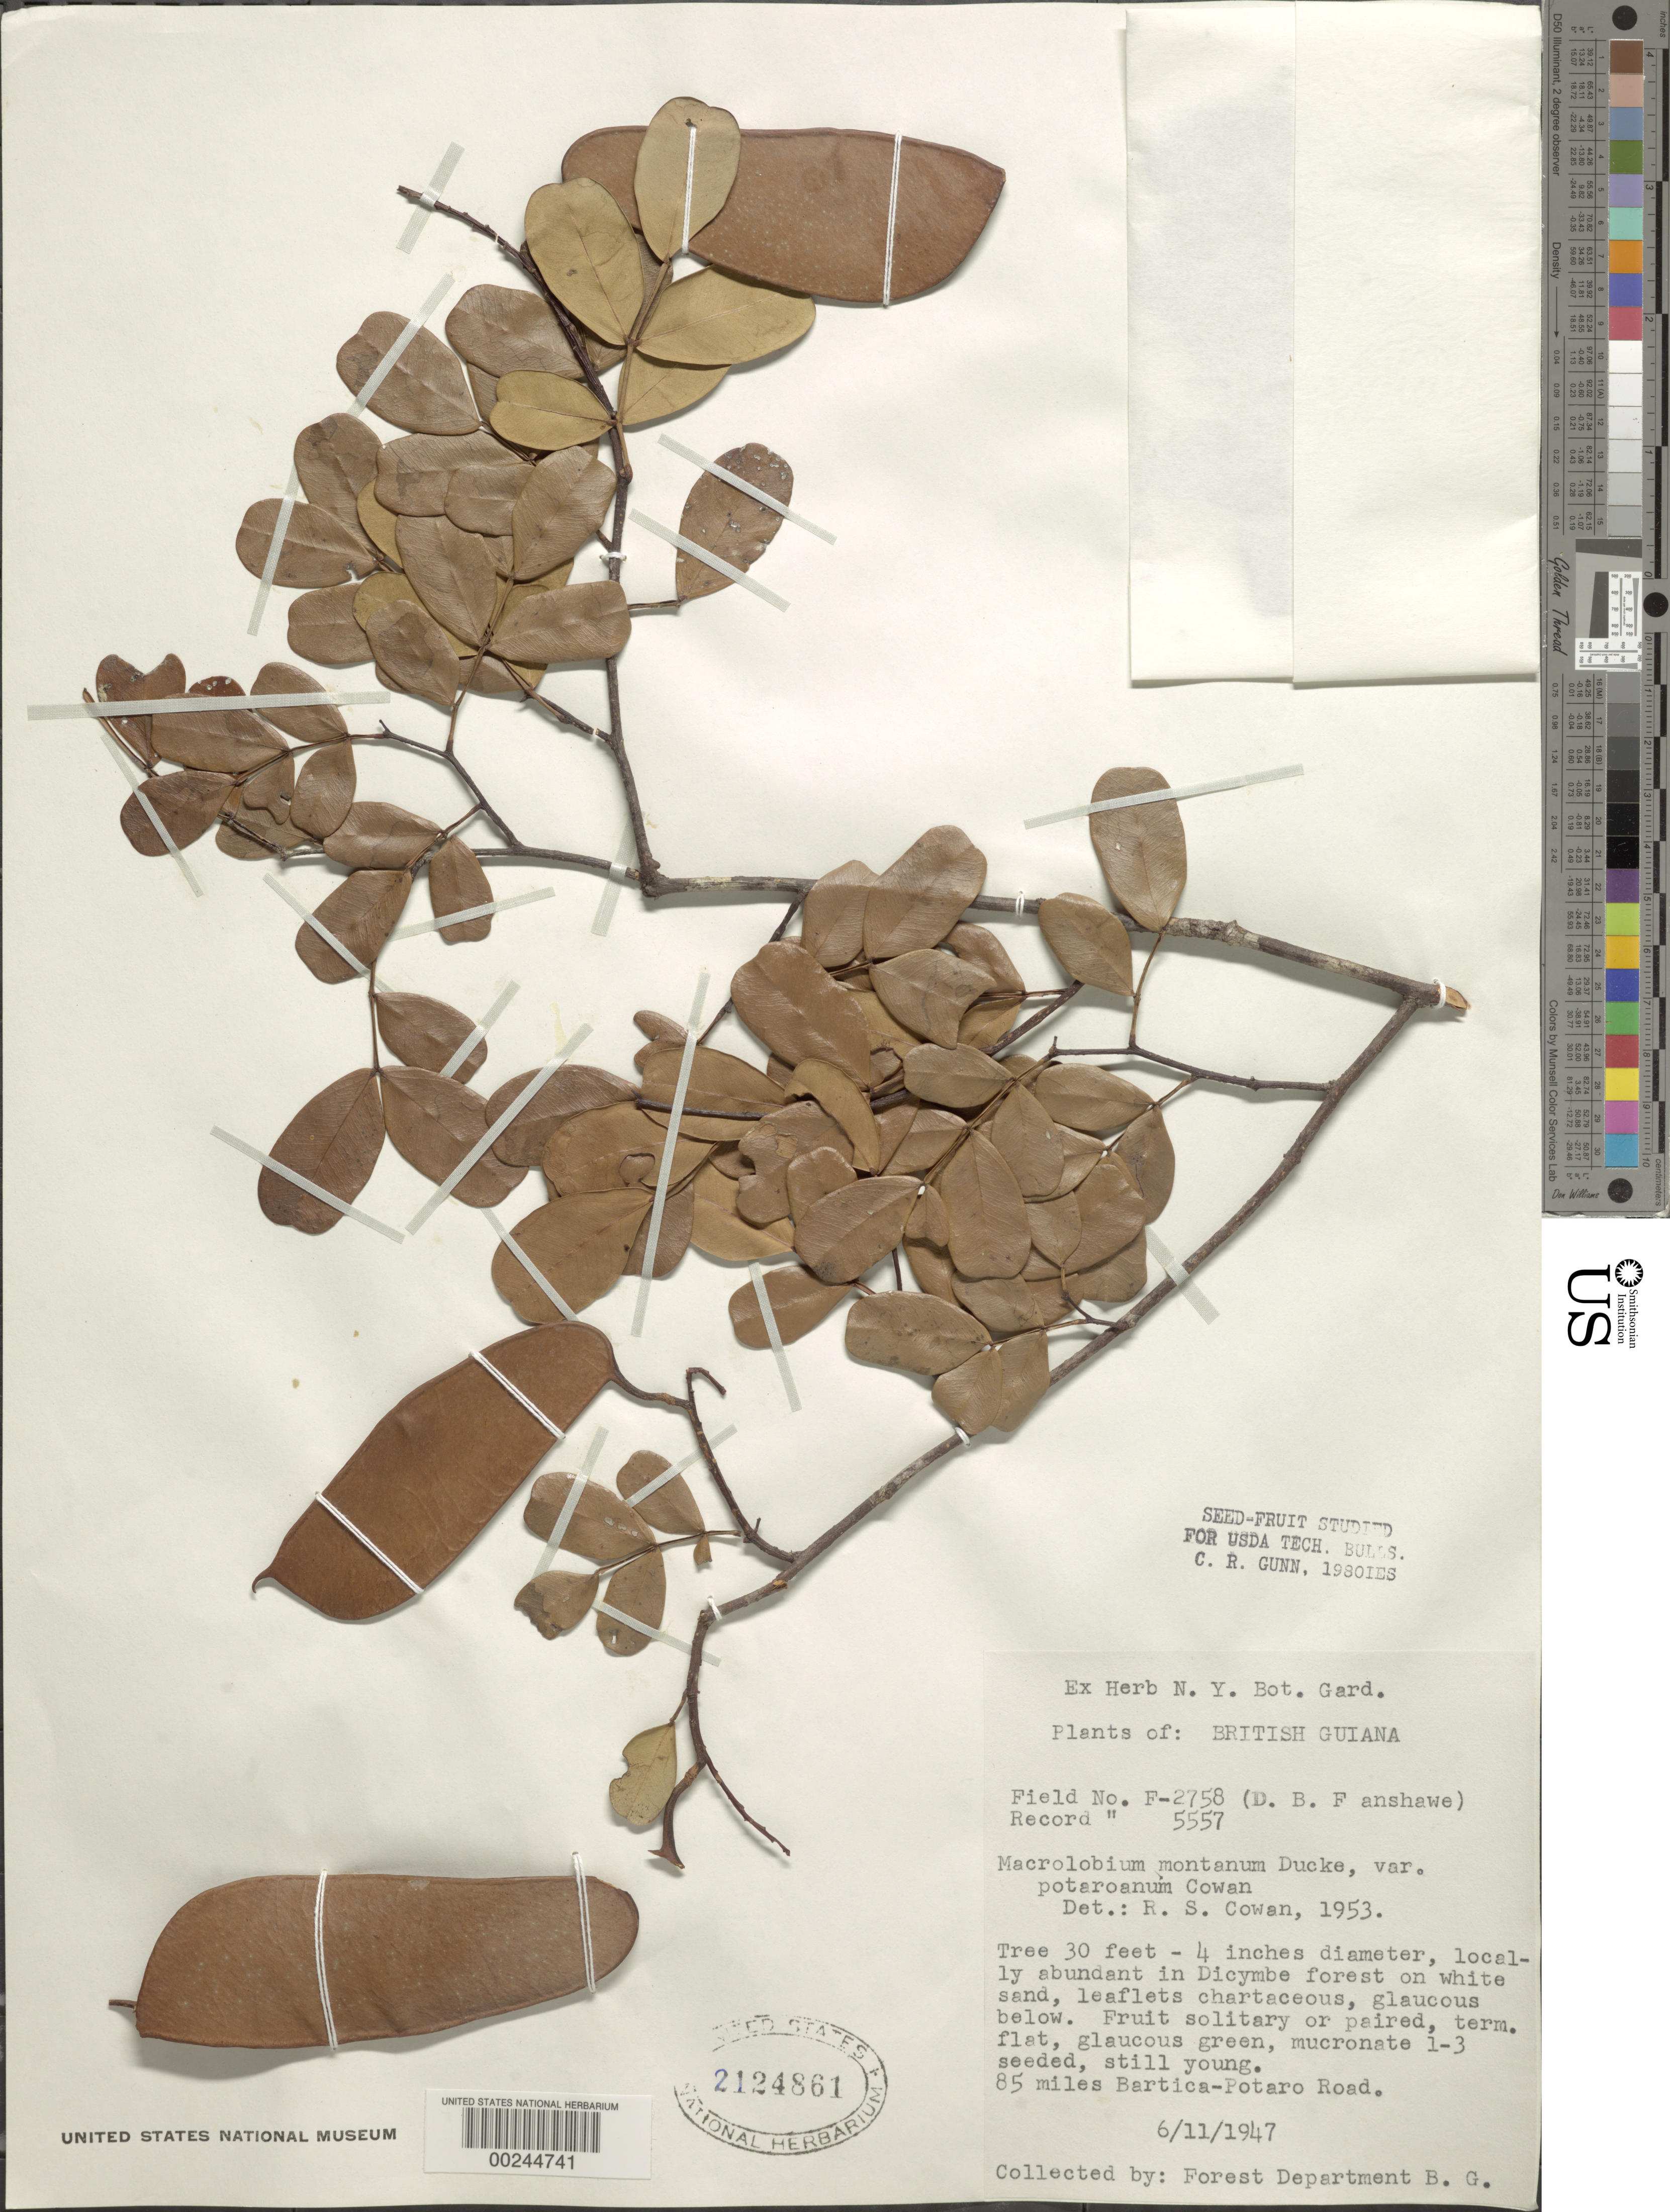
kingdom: Plantae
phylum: Tracheophyta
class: Magnoliopsida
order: Fabales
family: Fabaceae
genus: Macrolobium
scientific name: Macrolobium montanum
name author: Ducke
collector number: F-2758/5557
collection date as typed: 06 Nov 1947 or 11 Jun 1947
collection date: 1947-06-11 or 1947-11-06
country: Guyana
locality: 85 mi bartica-potaro road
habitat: Dicymbe forest on white sand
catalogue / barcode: US 2124861